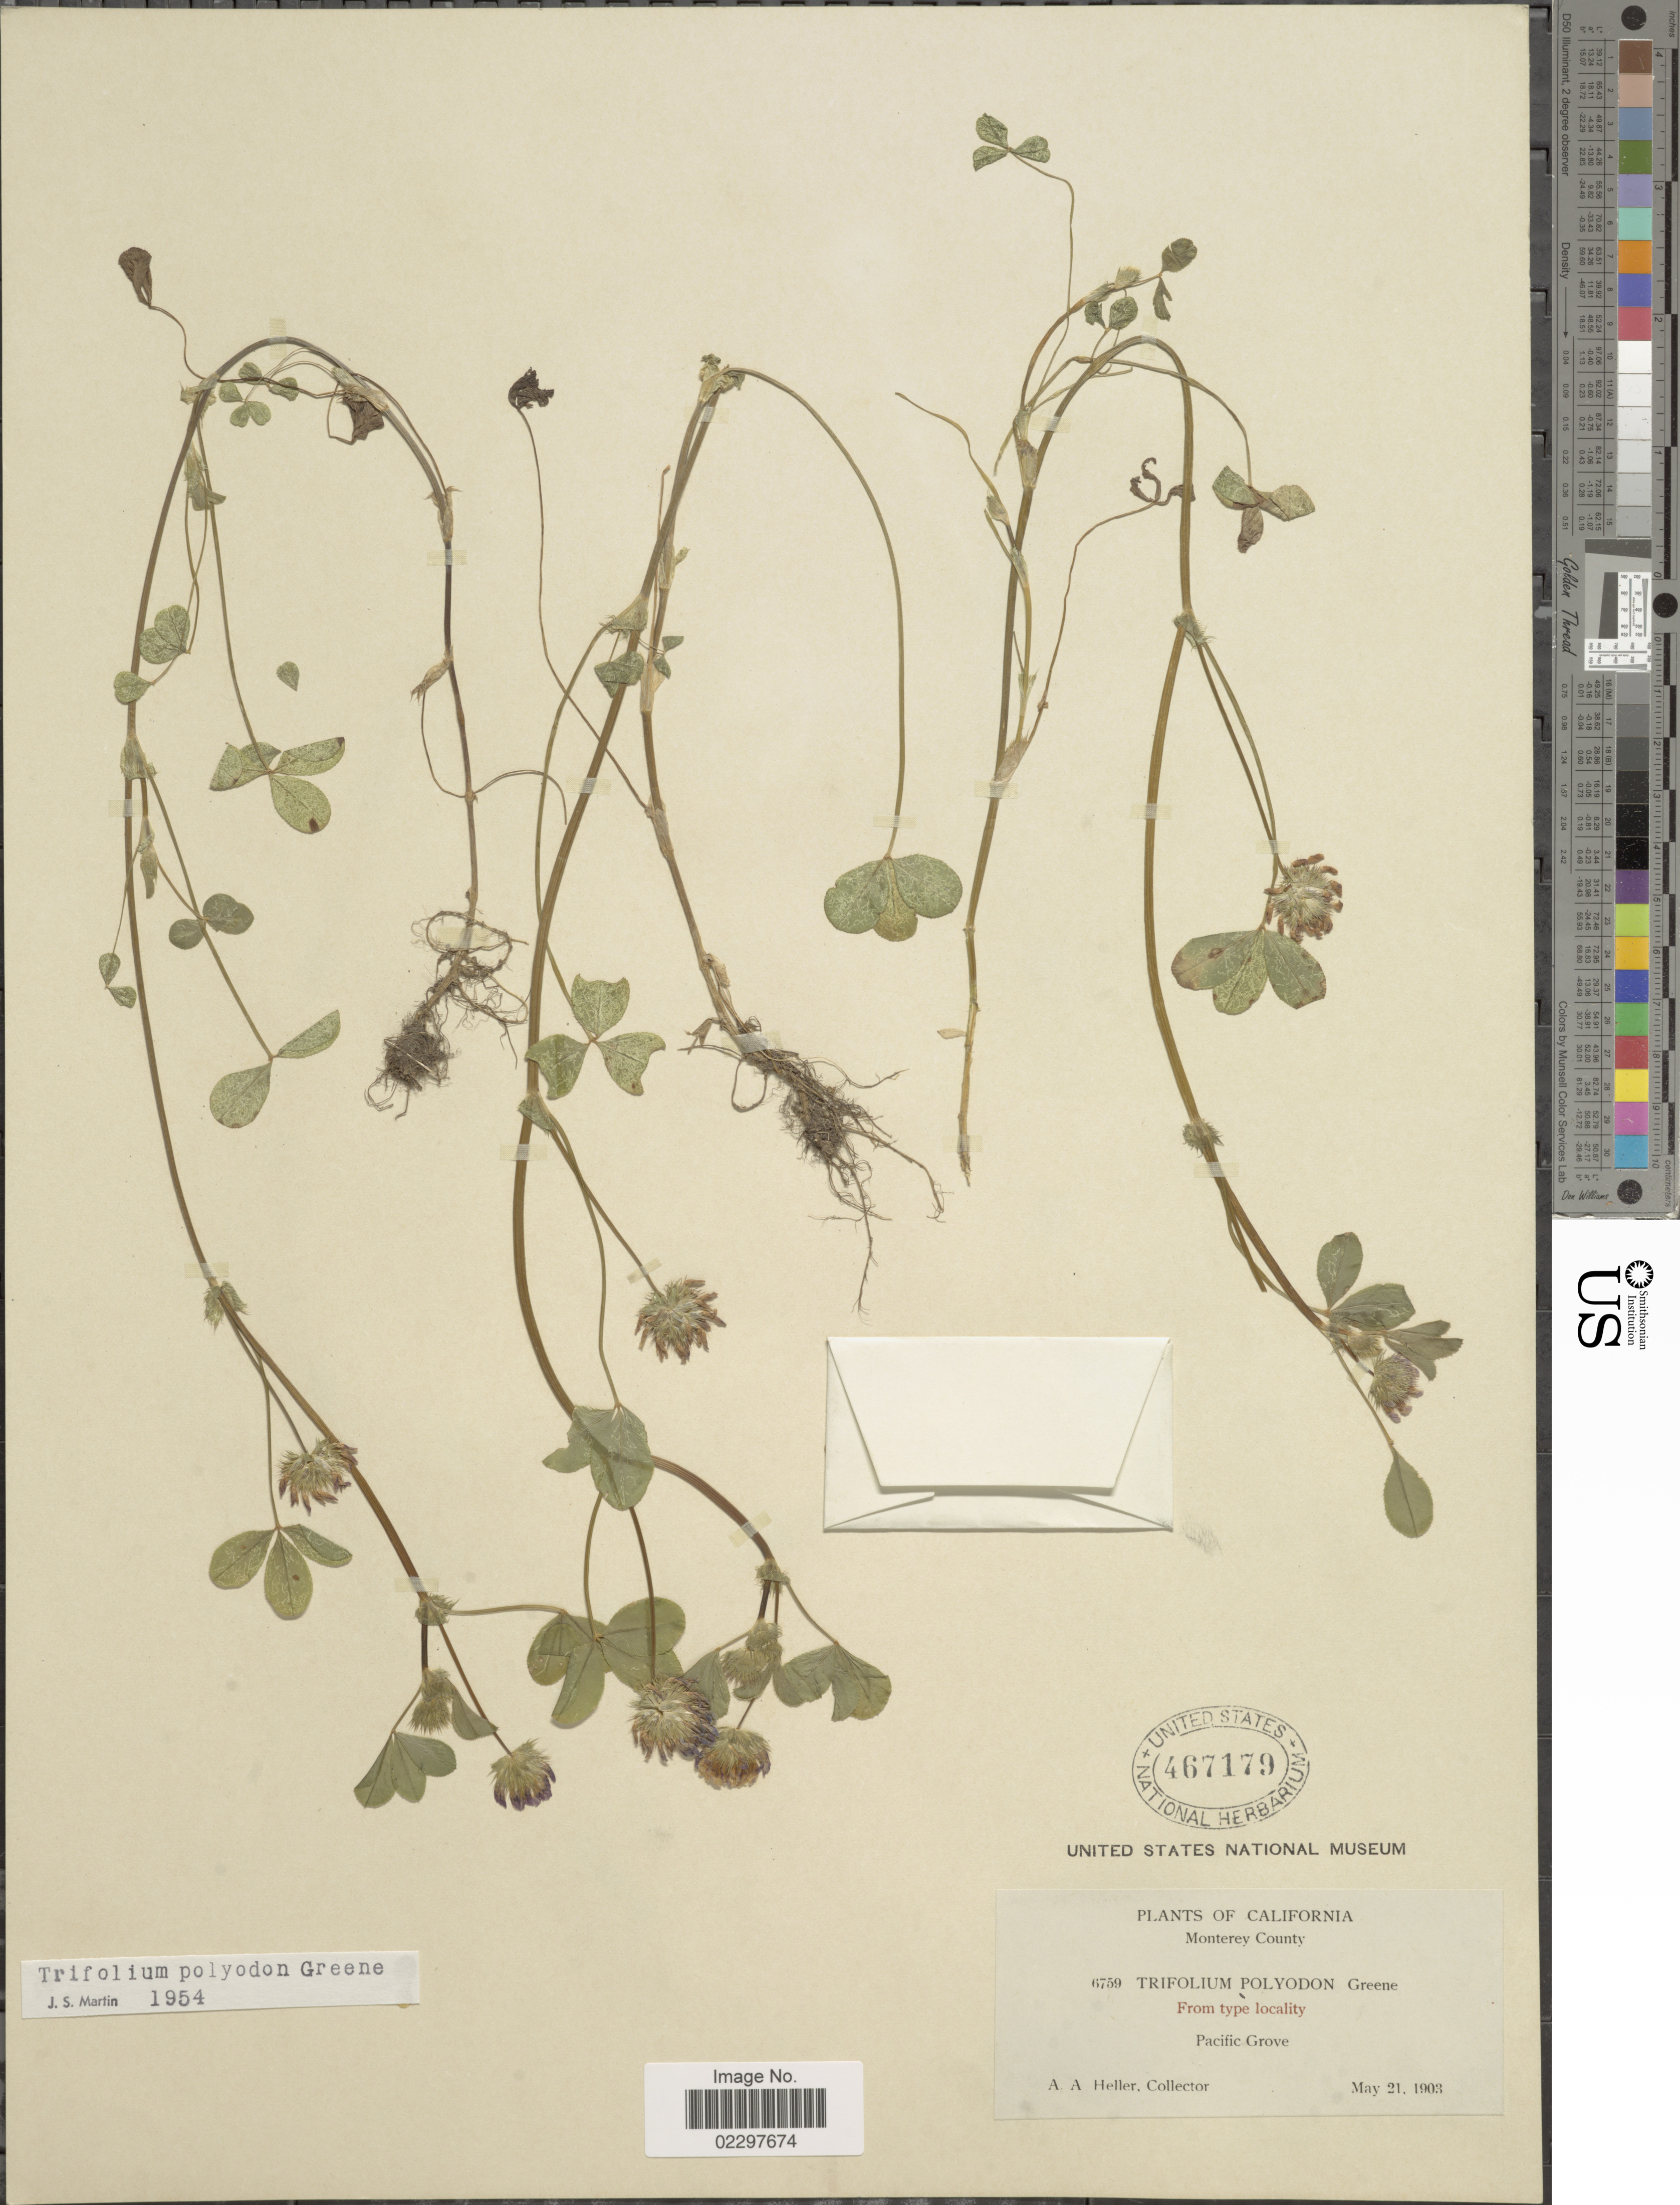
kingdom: Plantae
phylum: Tracheophyta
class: Magnoliopsida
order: Fabales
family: Fabaceae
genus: Trifolium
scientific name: Trifolium polyodon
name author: Greene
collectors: A. A. Heller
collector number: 6759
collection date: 1903-05-21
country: United States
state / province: California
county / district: Monterey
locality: Monterey County, Pacific Grove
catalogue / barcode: US 467179